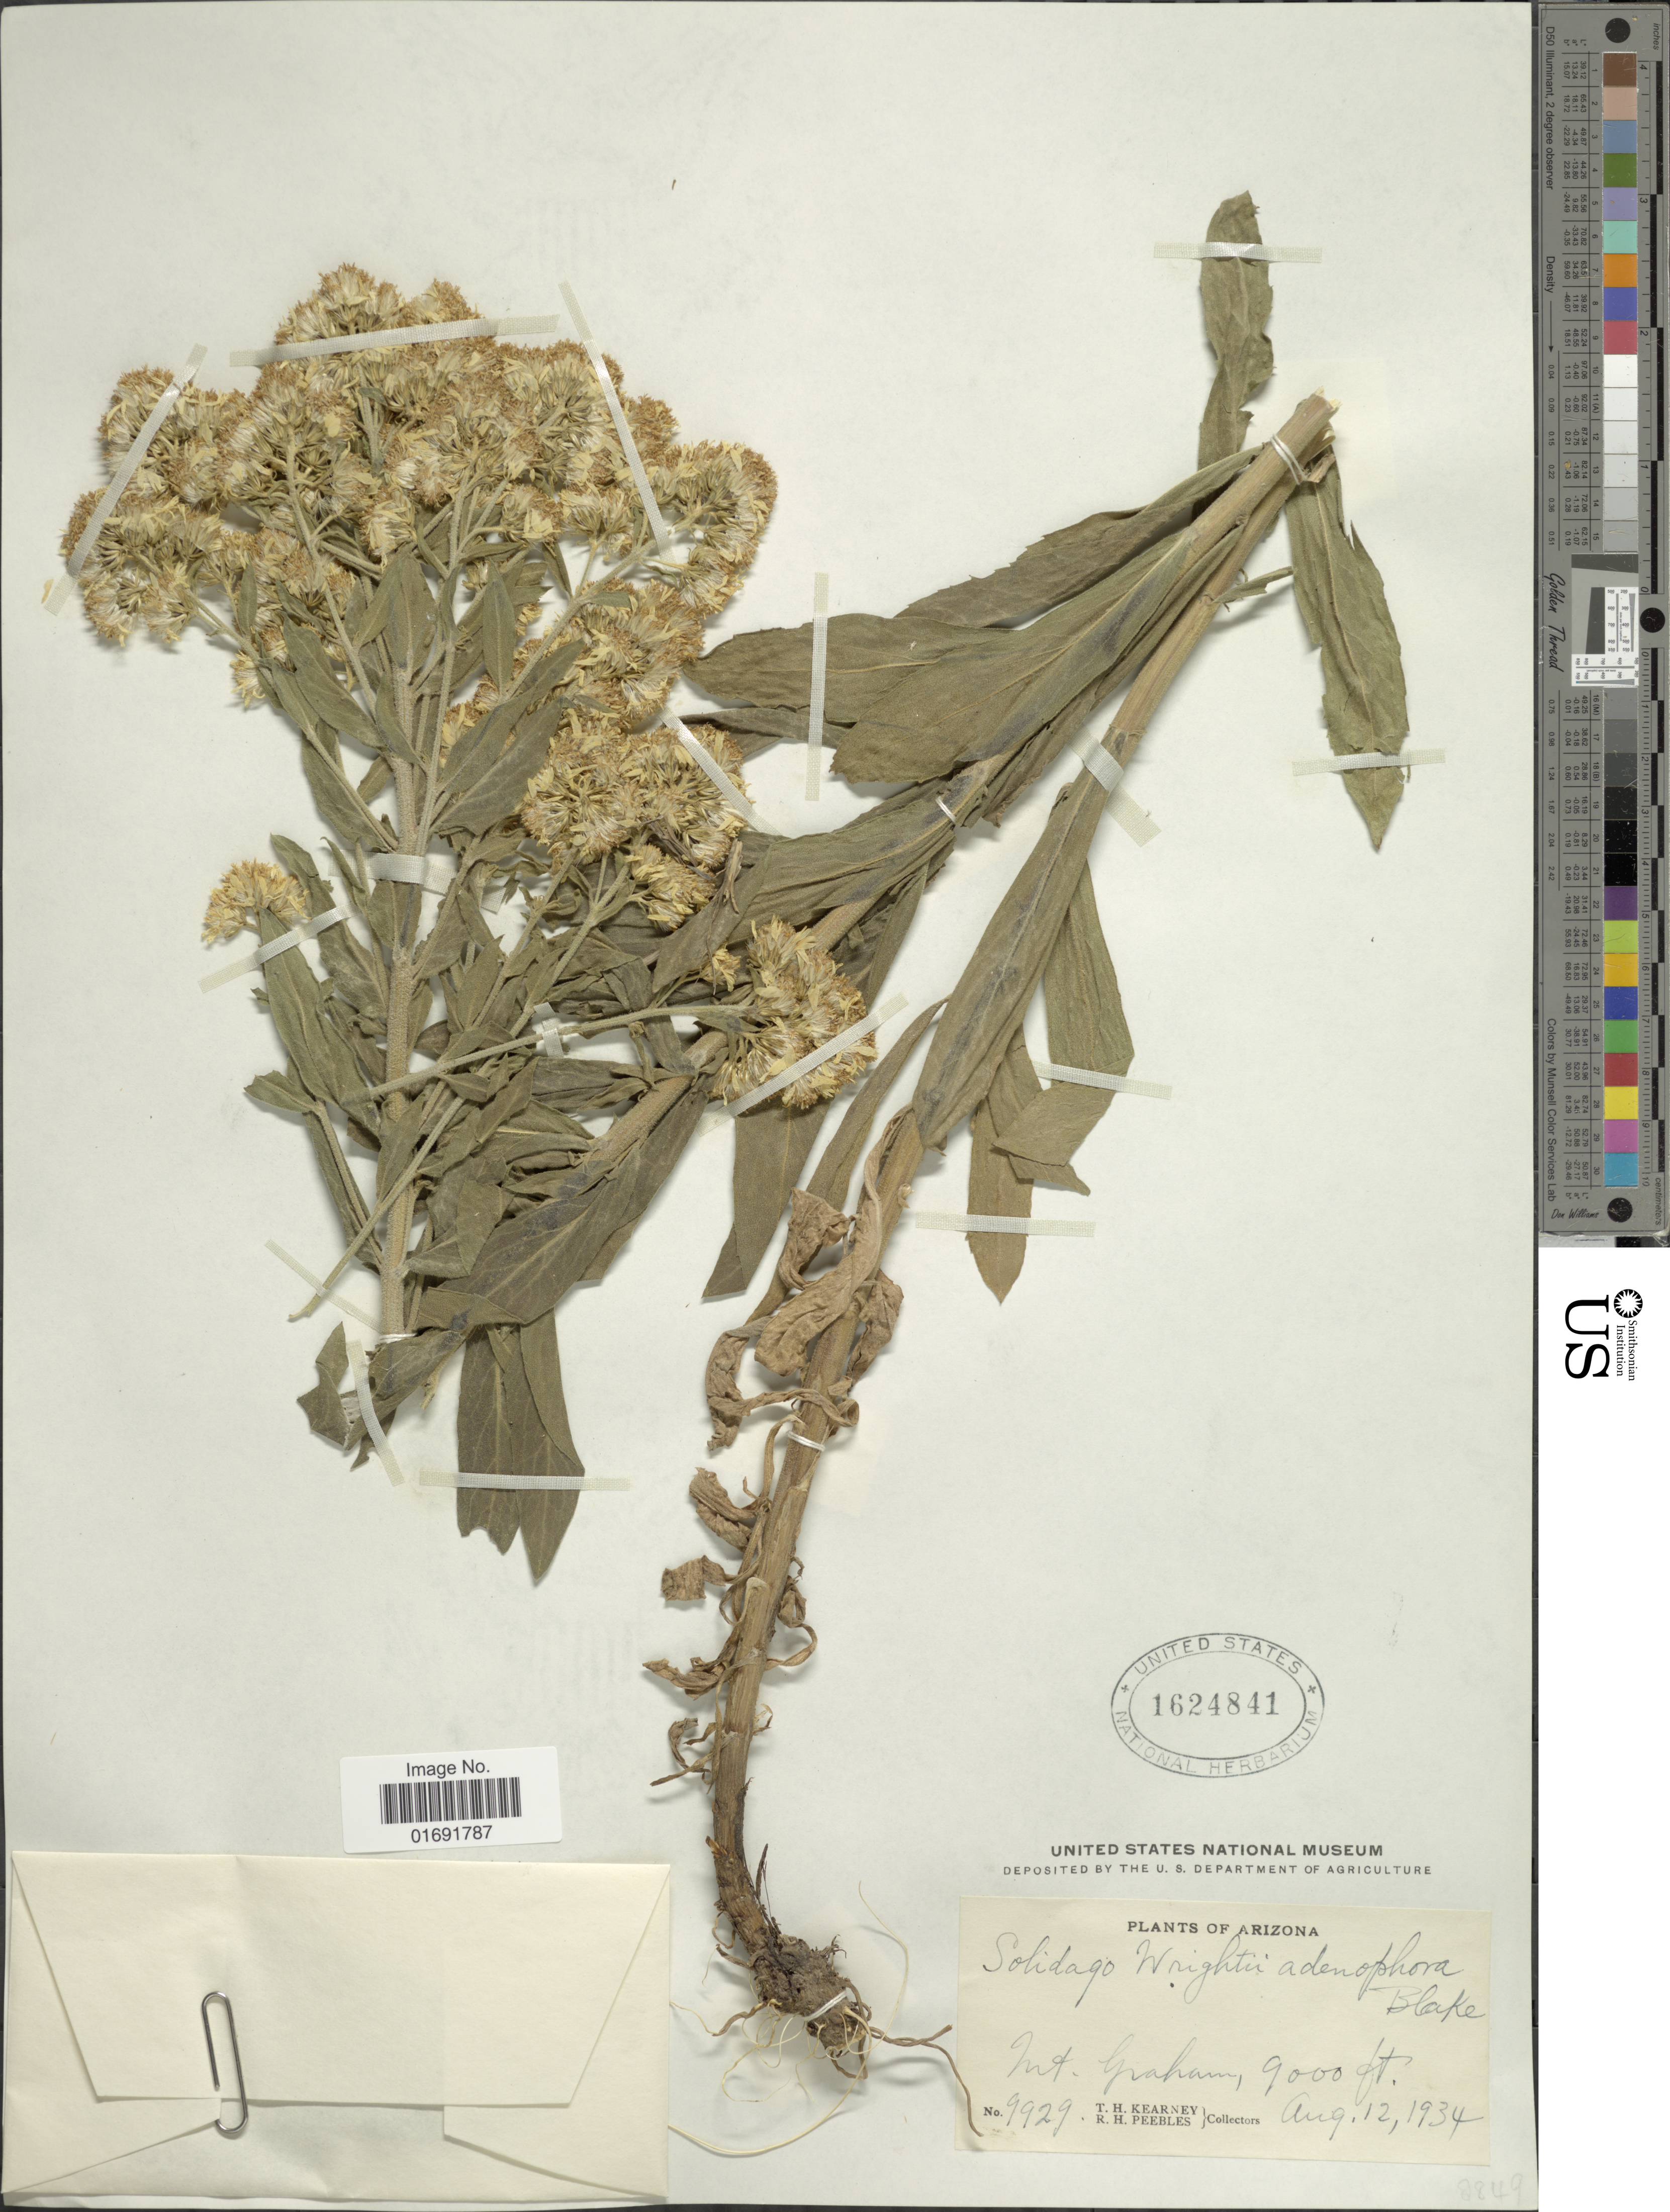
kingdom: Plantae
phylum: Tracheophyta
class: Magnoliopsida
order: Asterales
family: Asteraceae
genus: Solidago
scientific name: Solidago wrightii var. adenophora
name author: S.F. Blake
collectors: T. H. Kearney & R. H. Peebles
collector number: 9929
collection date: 1934-08-12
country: United States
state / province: Arizona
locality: Mt. Graham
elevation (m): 2743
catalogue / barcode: US 1624841